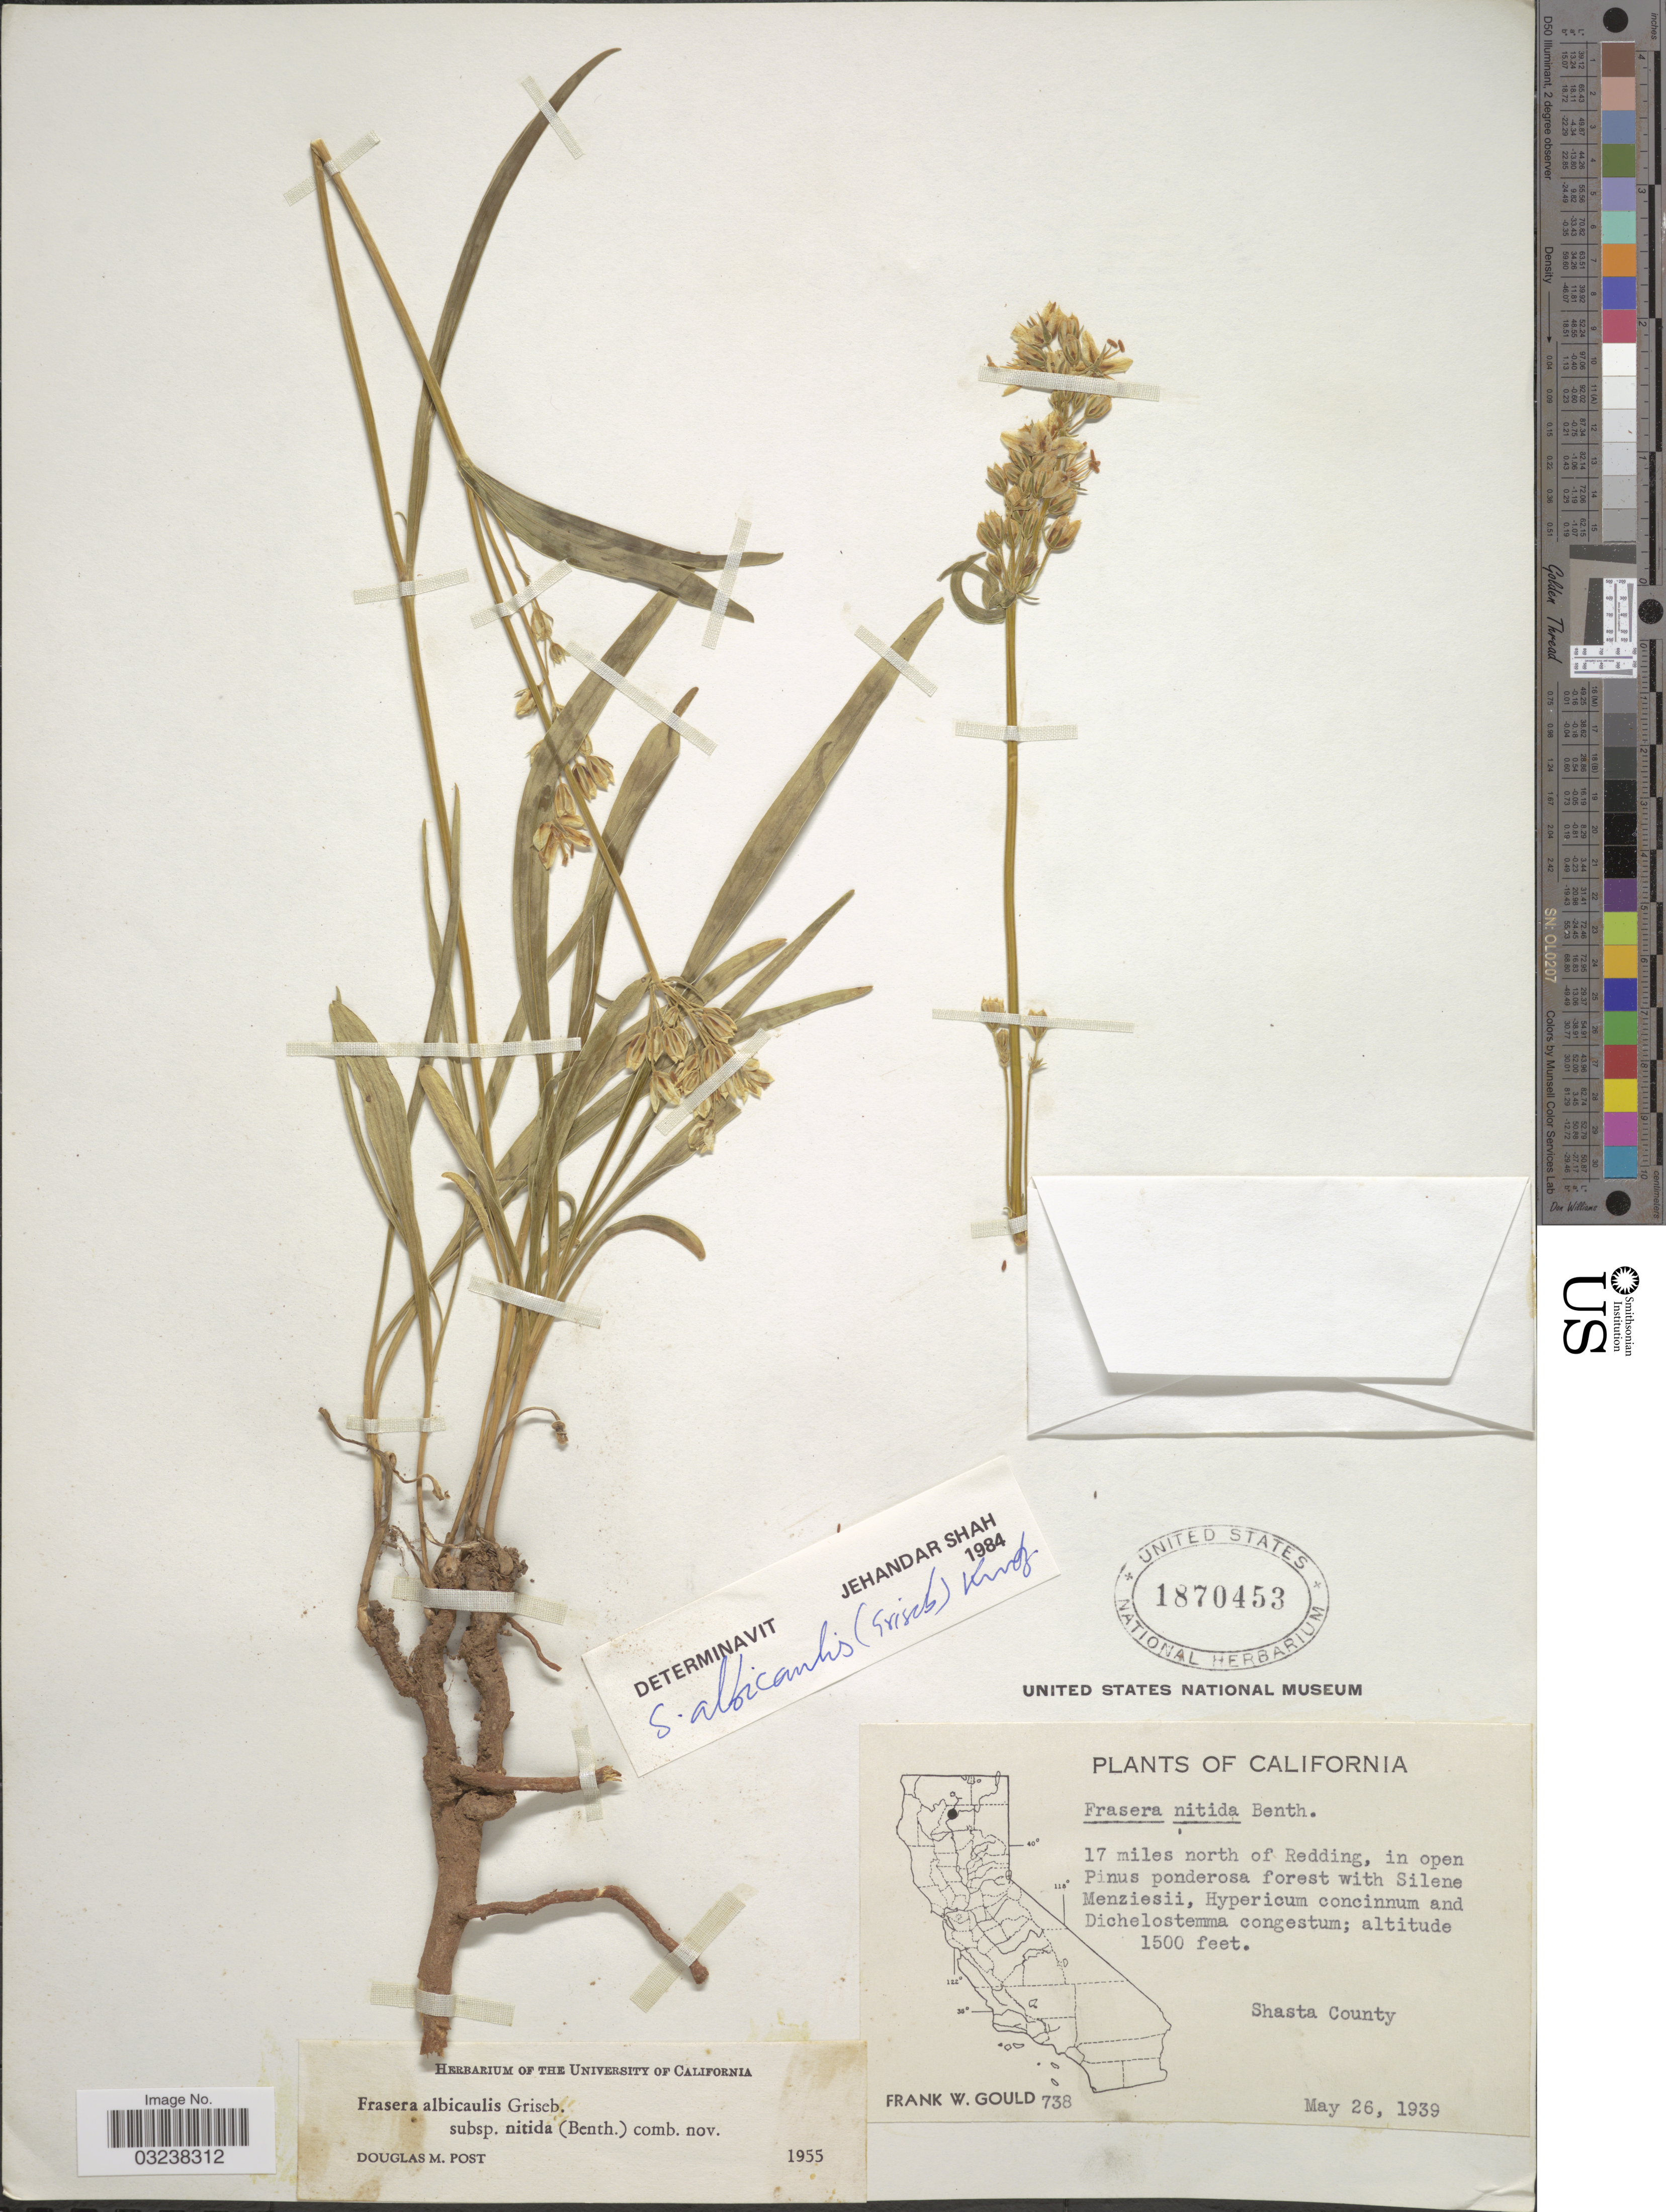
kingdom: Plantae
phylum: Tracheophyta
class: Magnoliopsida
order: Gentianales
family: Gentianaceae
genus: Swertia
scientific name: Swertia albicaulis var. nitida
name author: (Benth.) Kuntze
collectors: F. W. Gould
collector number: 738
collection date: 1939-05-26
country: United States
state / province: California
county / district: Shasta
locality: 17 miles north of Redding, in open Pinus ponderosa forest. Shasta County.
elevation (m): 457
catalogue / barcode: US 1870453